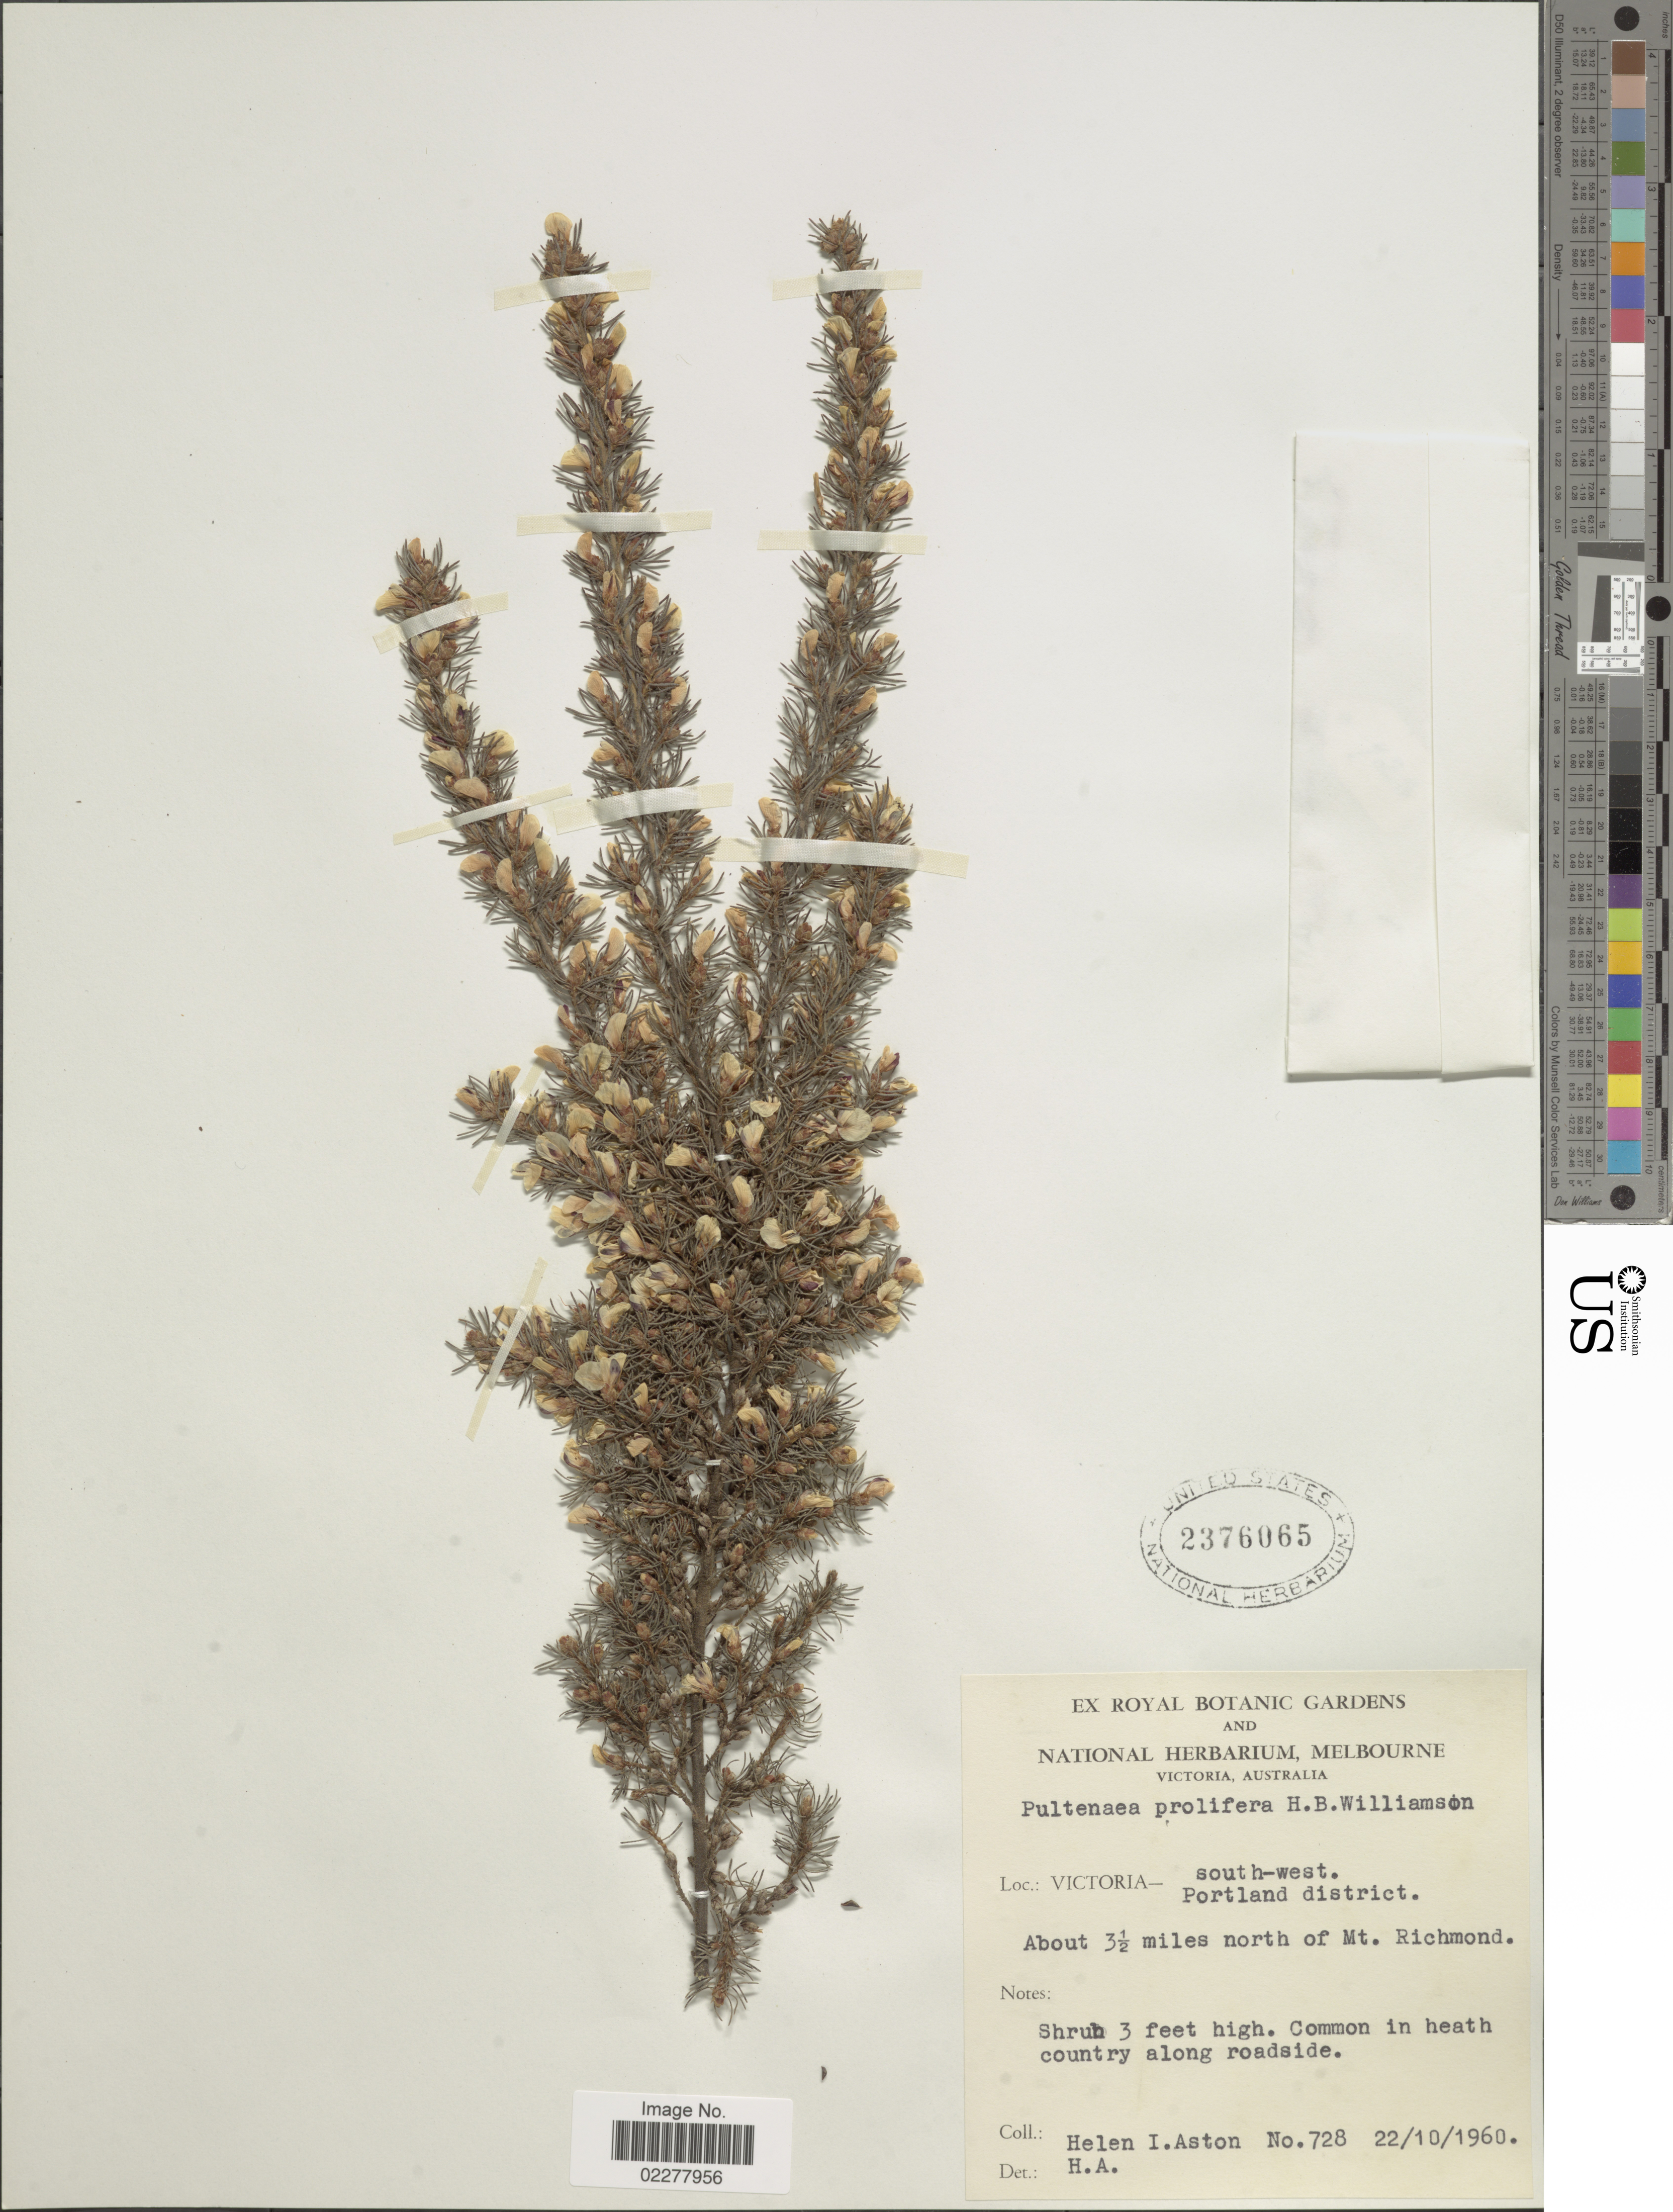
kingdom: Plantae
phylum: Tracheophyta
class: Magnoliopsida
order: Fabales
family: Fabaceae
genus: Pultenaea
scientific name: Pultenaea prolifera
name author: Will.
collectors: H. I. Aston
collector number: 728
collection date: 1960-10-22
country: Australia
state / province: Victoria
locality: Victoria - south-west. Portland district. About 3 1/2 miles north of Mt. Richmond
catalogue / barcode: US 2376065